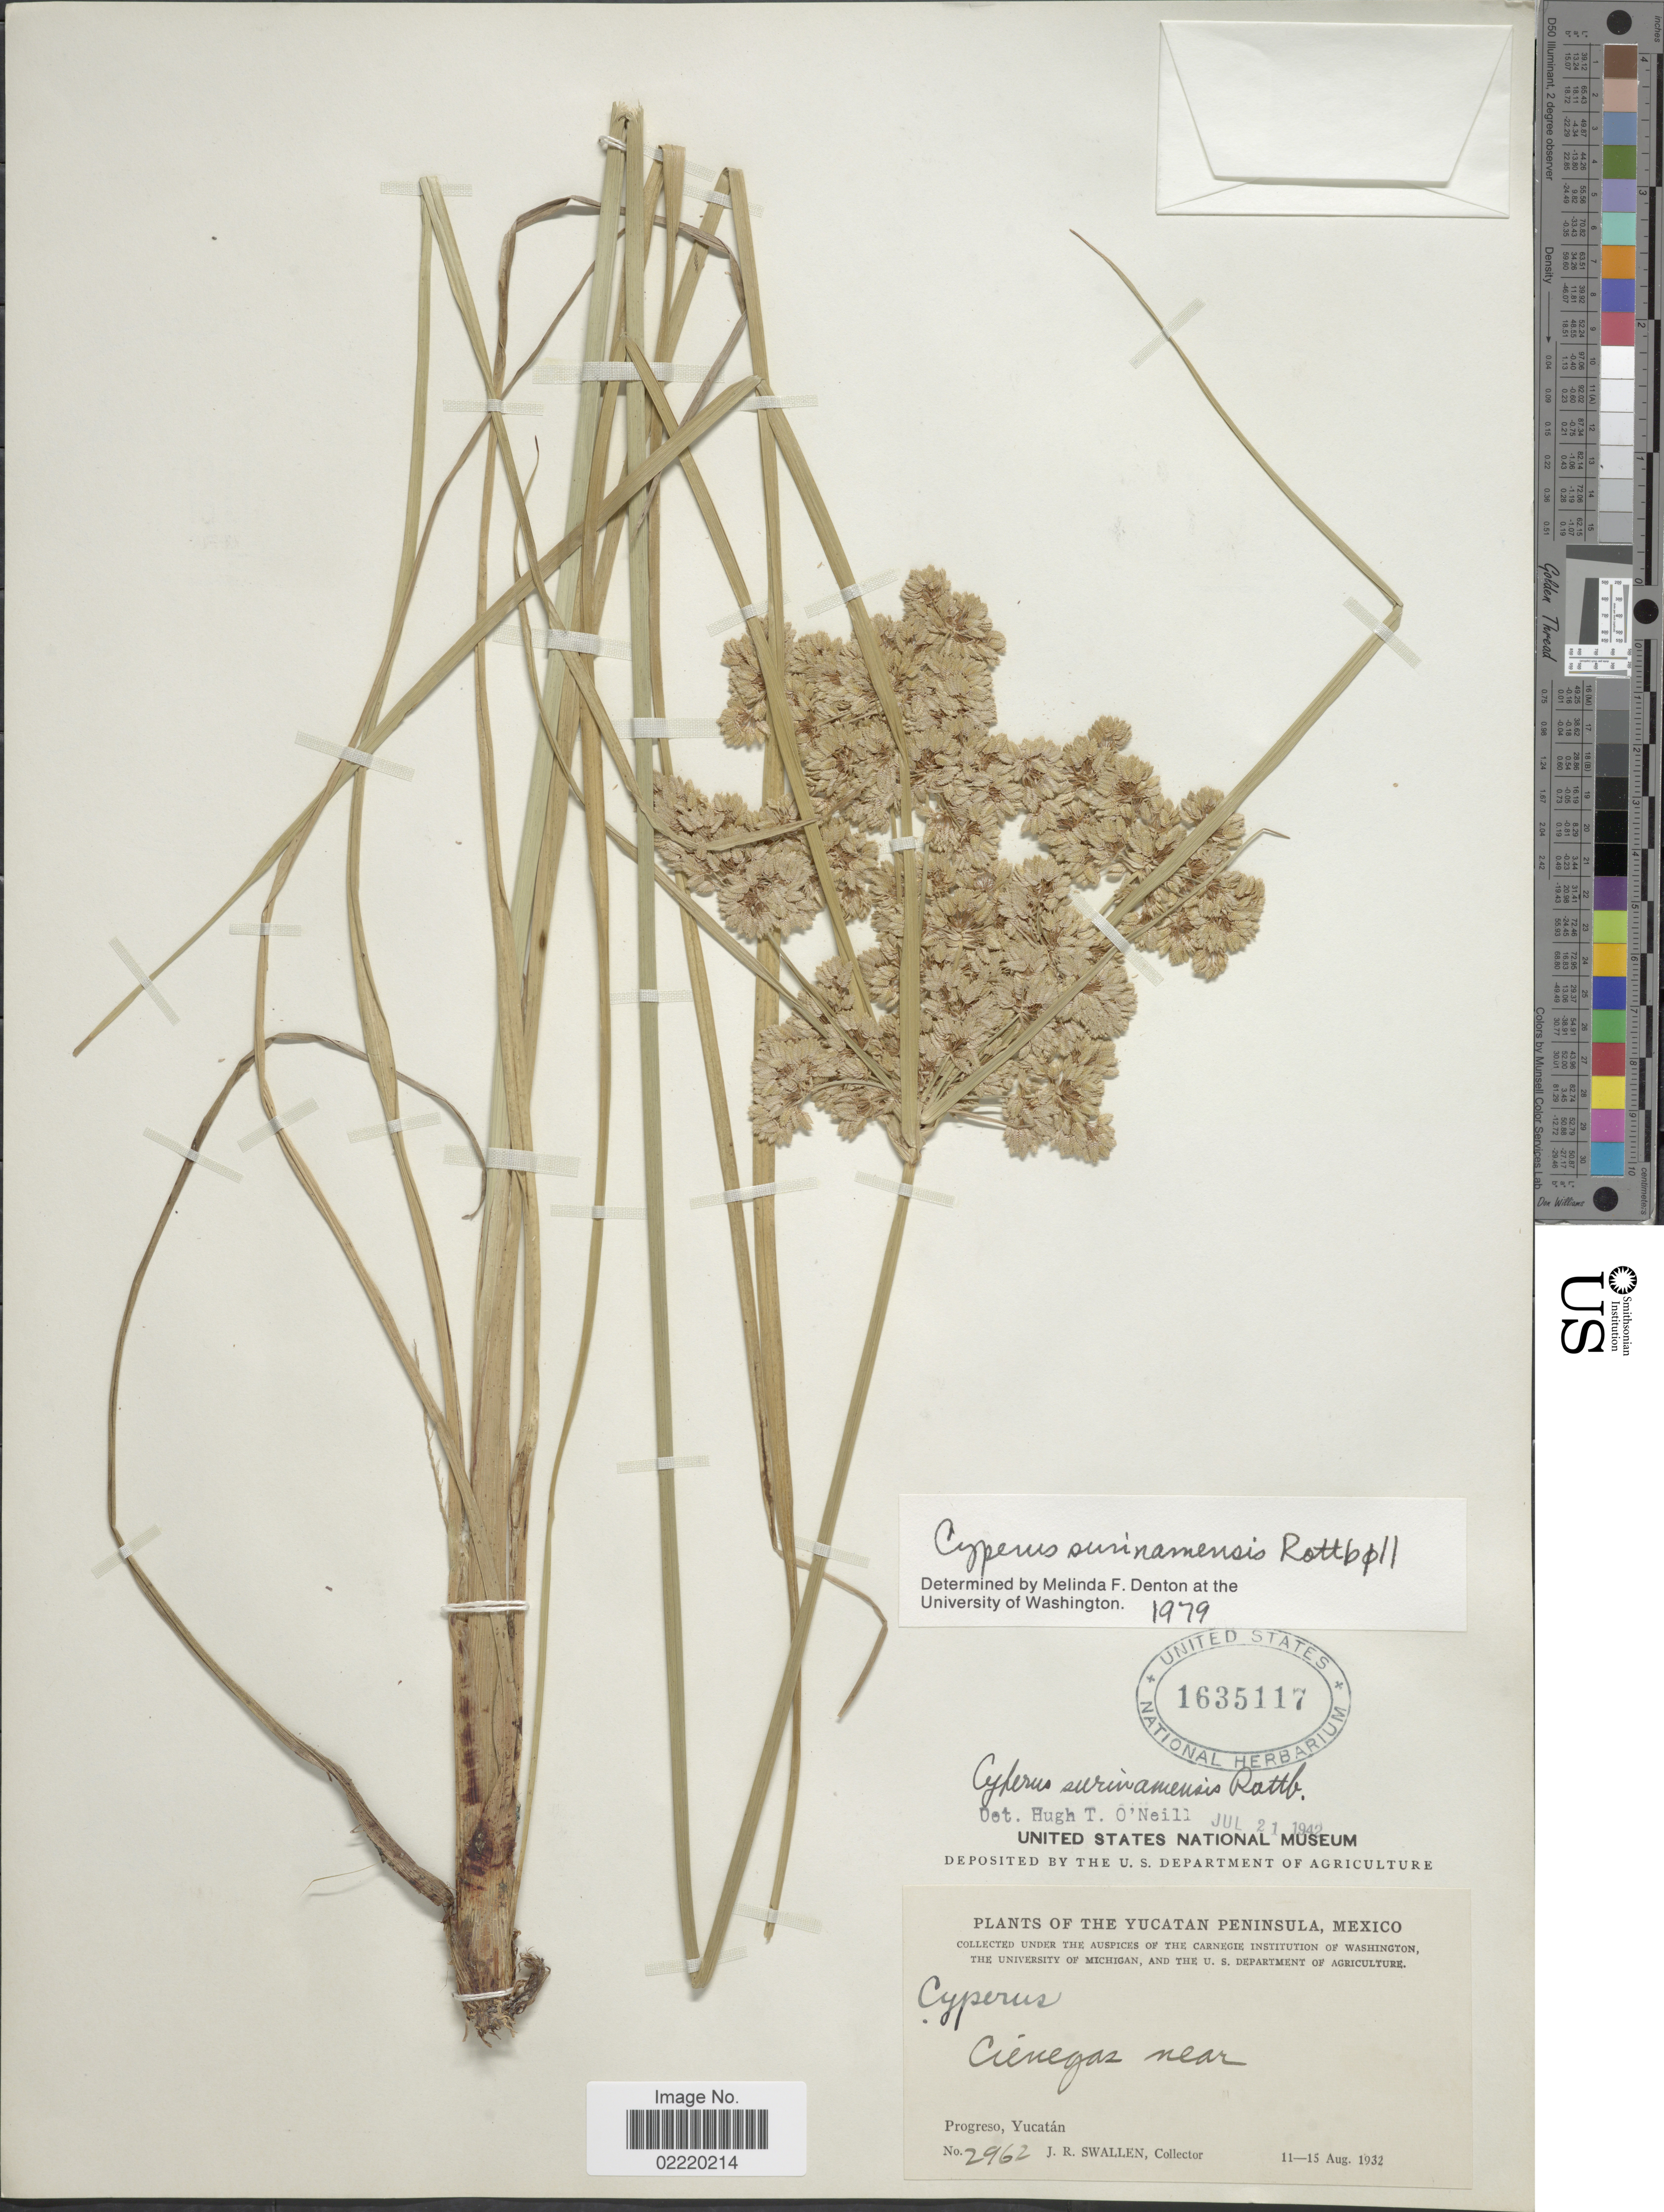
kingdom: Plantae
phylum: Tracheophyta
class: Liliopsida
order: Poales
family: Cyperaceae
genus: Cyperus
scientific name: Cyperus surinamensis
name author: Rottb.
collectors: J. R. Swallen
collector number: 2962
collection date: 1932-08-11/1932-08-15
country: Mexico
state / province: Yucatán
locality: The Yucatan Peninsula, Cienegas near, Progreso, Yucatan.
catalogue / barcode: US 1635117